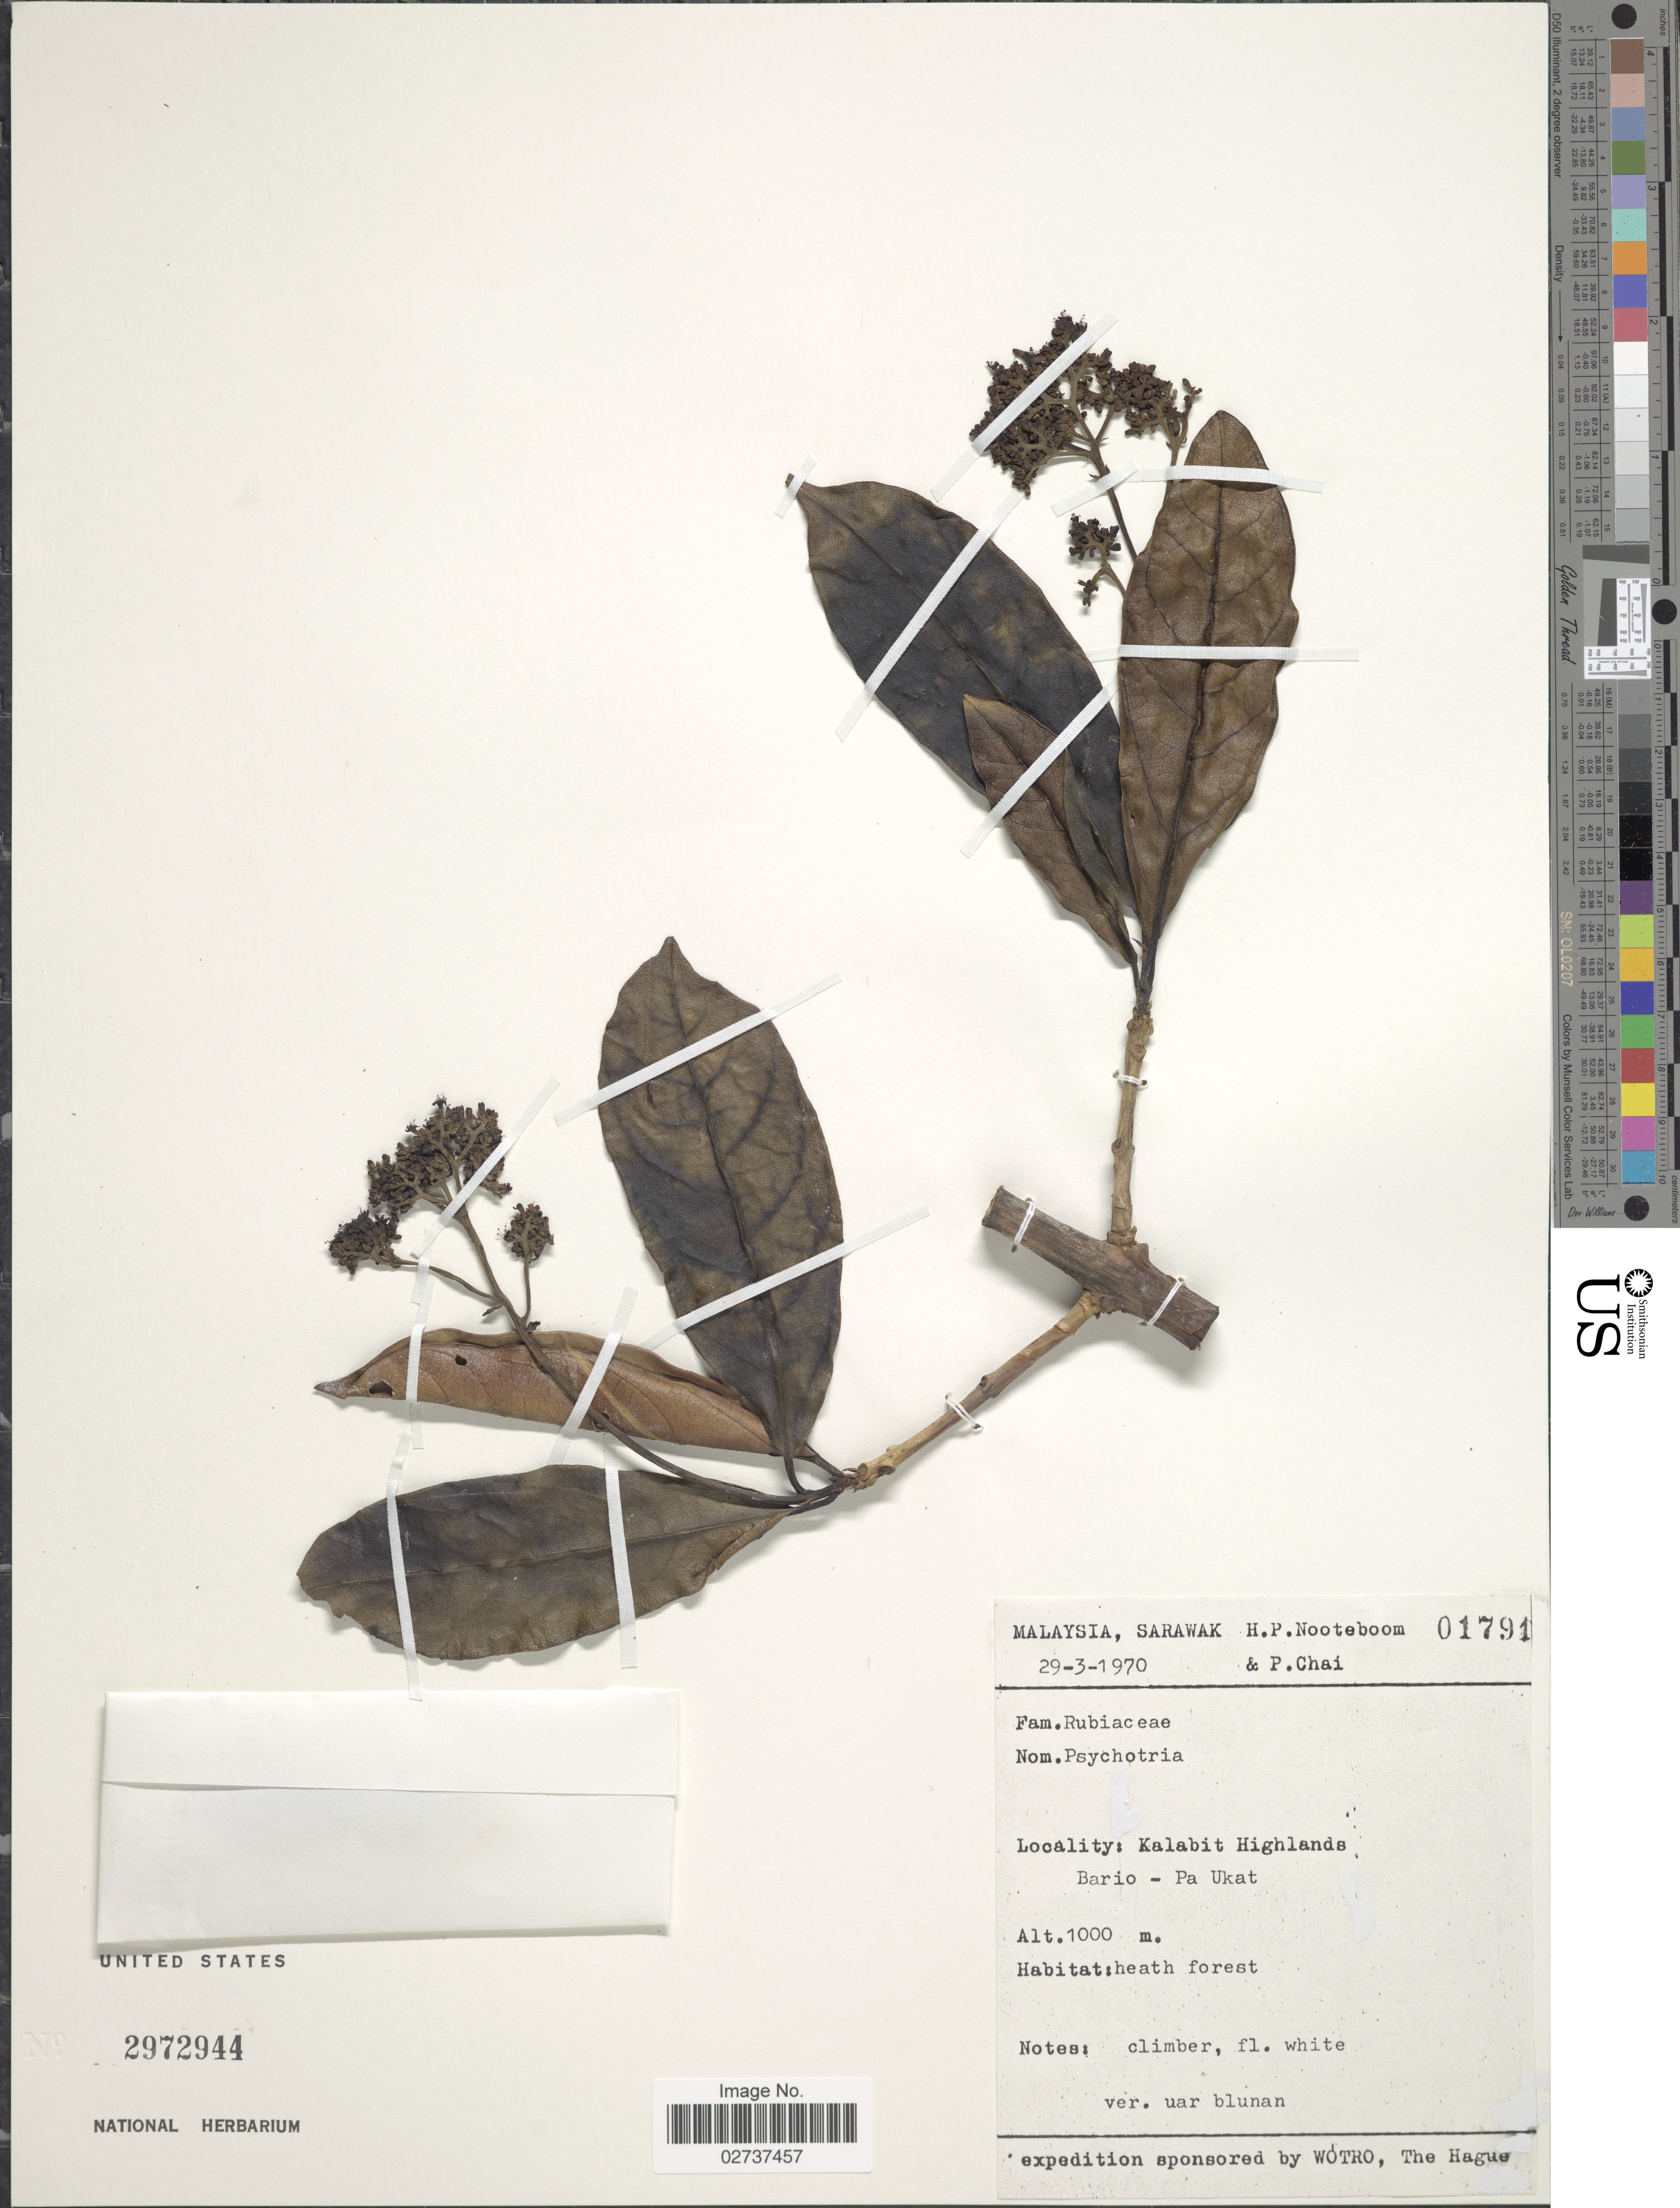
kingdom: Plantae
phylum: Tracheophyta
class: Magnoliopsida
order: Gentianales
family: Rubiaceae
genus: Psychotria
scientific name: Psychotria sp.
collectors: H. P. Nooteboom & P. Chai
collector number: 01791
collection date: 1970-03-29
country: Malaysia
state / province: Sarawak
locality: Kalabit Highlands. Bario - Pa Ukat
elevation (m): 1000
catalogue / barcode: US 2972944